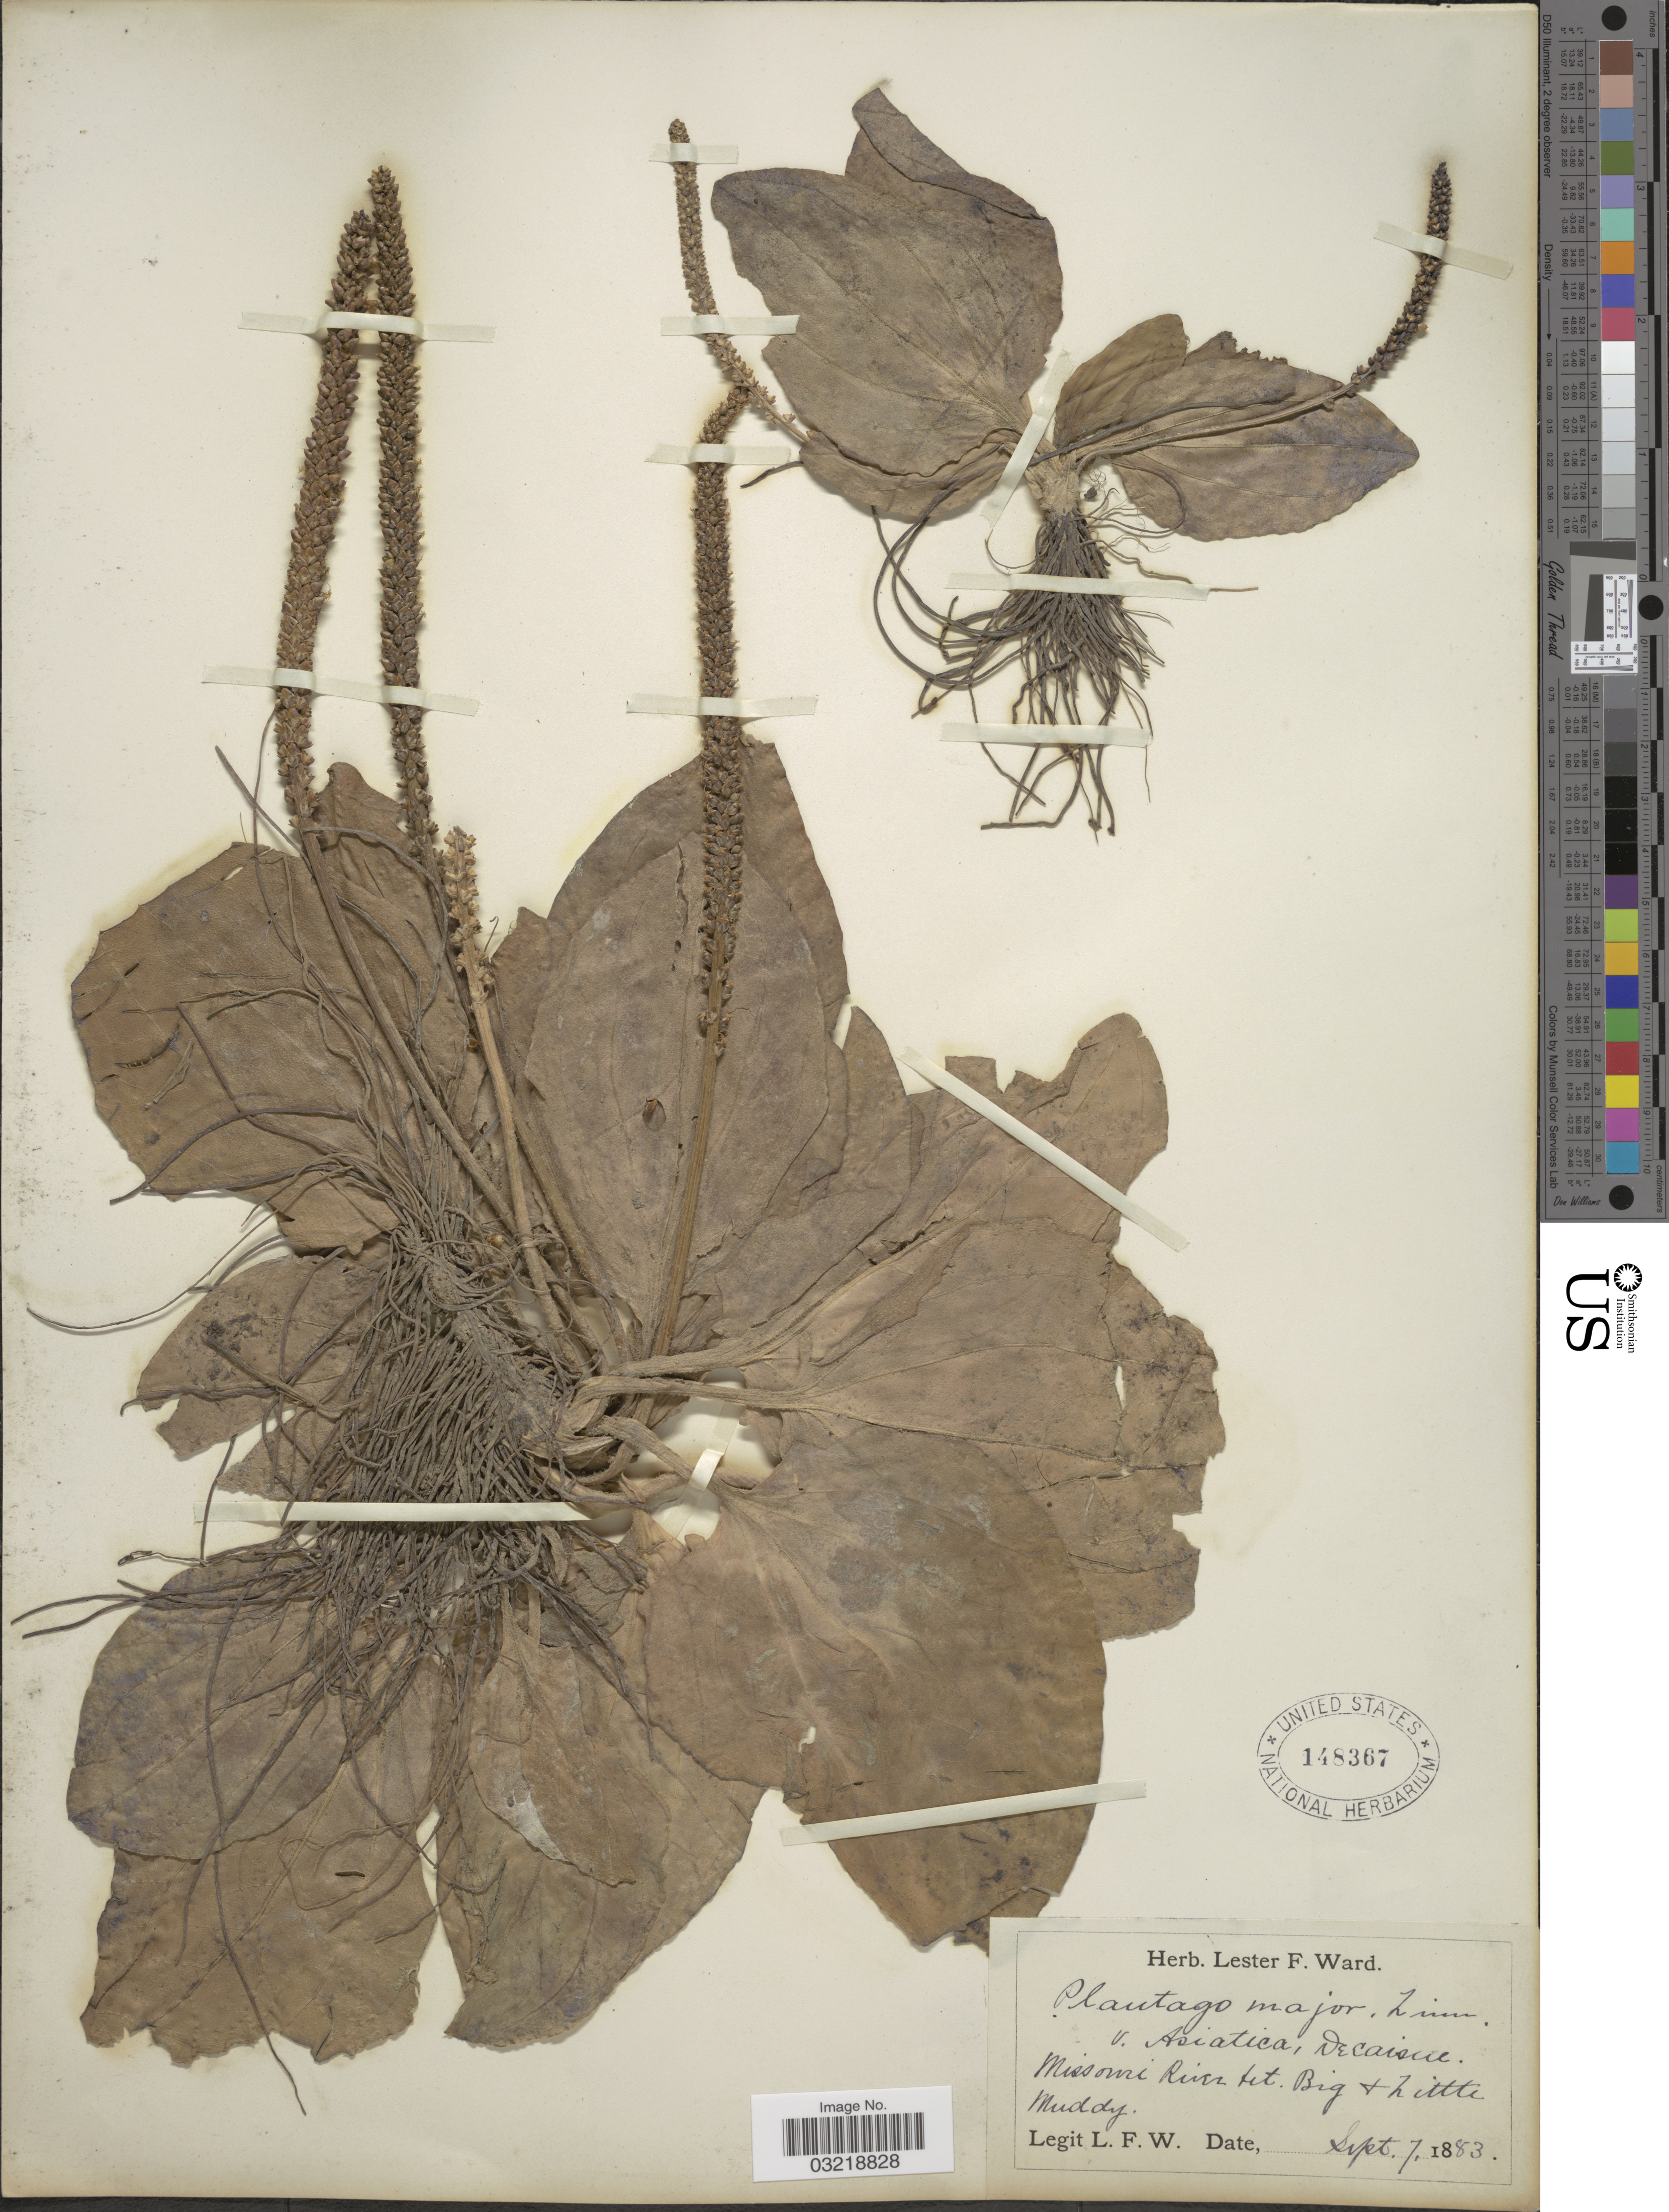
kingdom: Plantae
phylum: Tracheophyta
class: Magnoliopsida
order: Lamiales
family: Plantaginaceae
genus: Plantago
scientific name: Plantago major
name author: L.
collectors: L. F. Ward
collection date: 1883-09-07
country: United States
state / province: Illinois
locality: Missouri River bet. Big + Little Muddy.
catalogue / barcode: US 148367